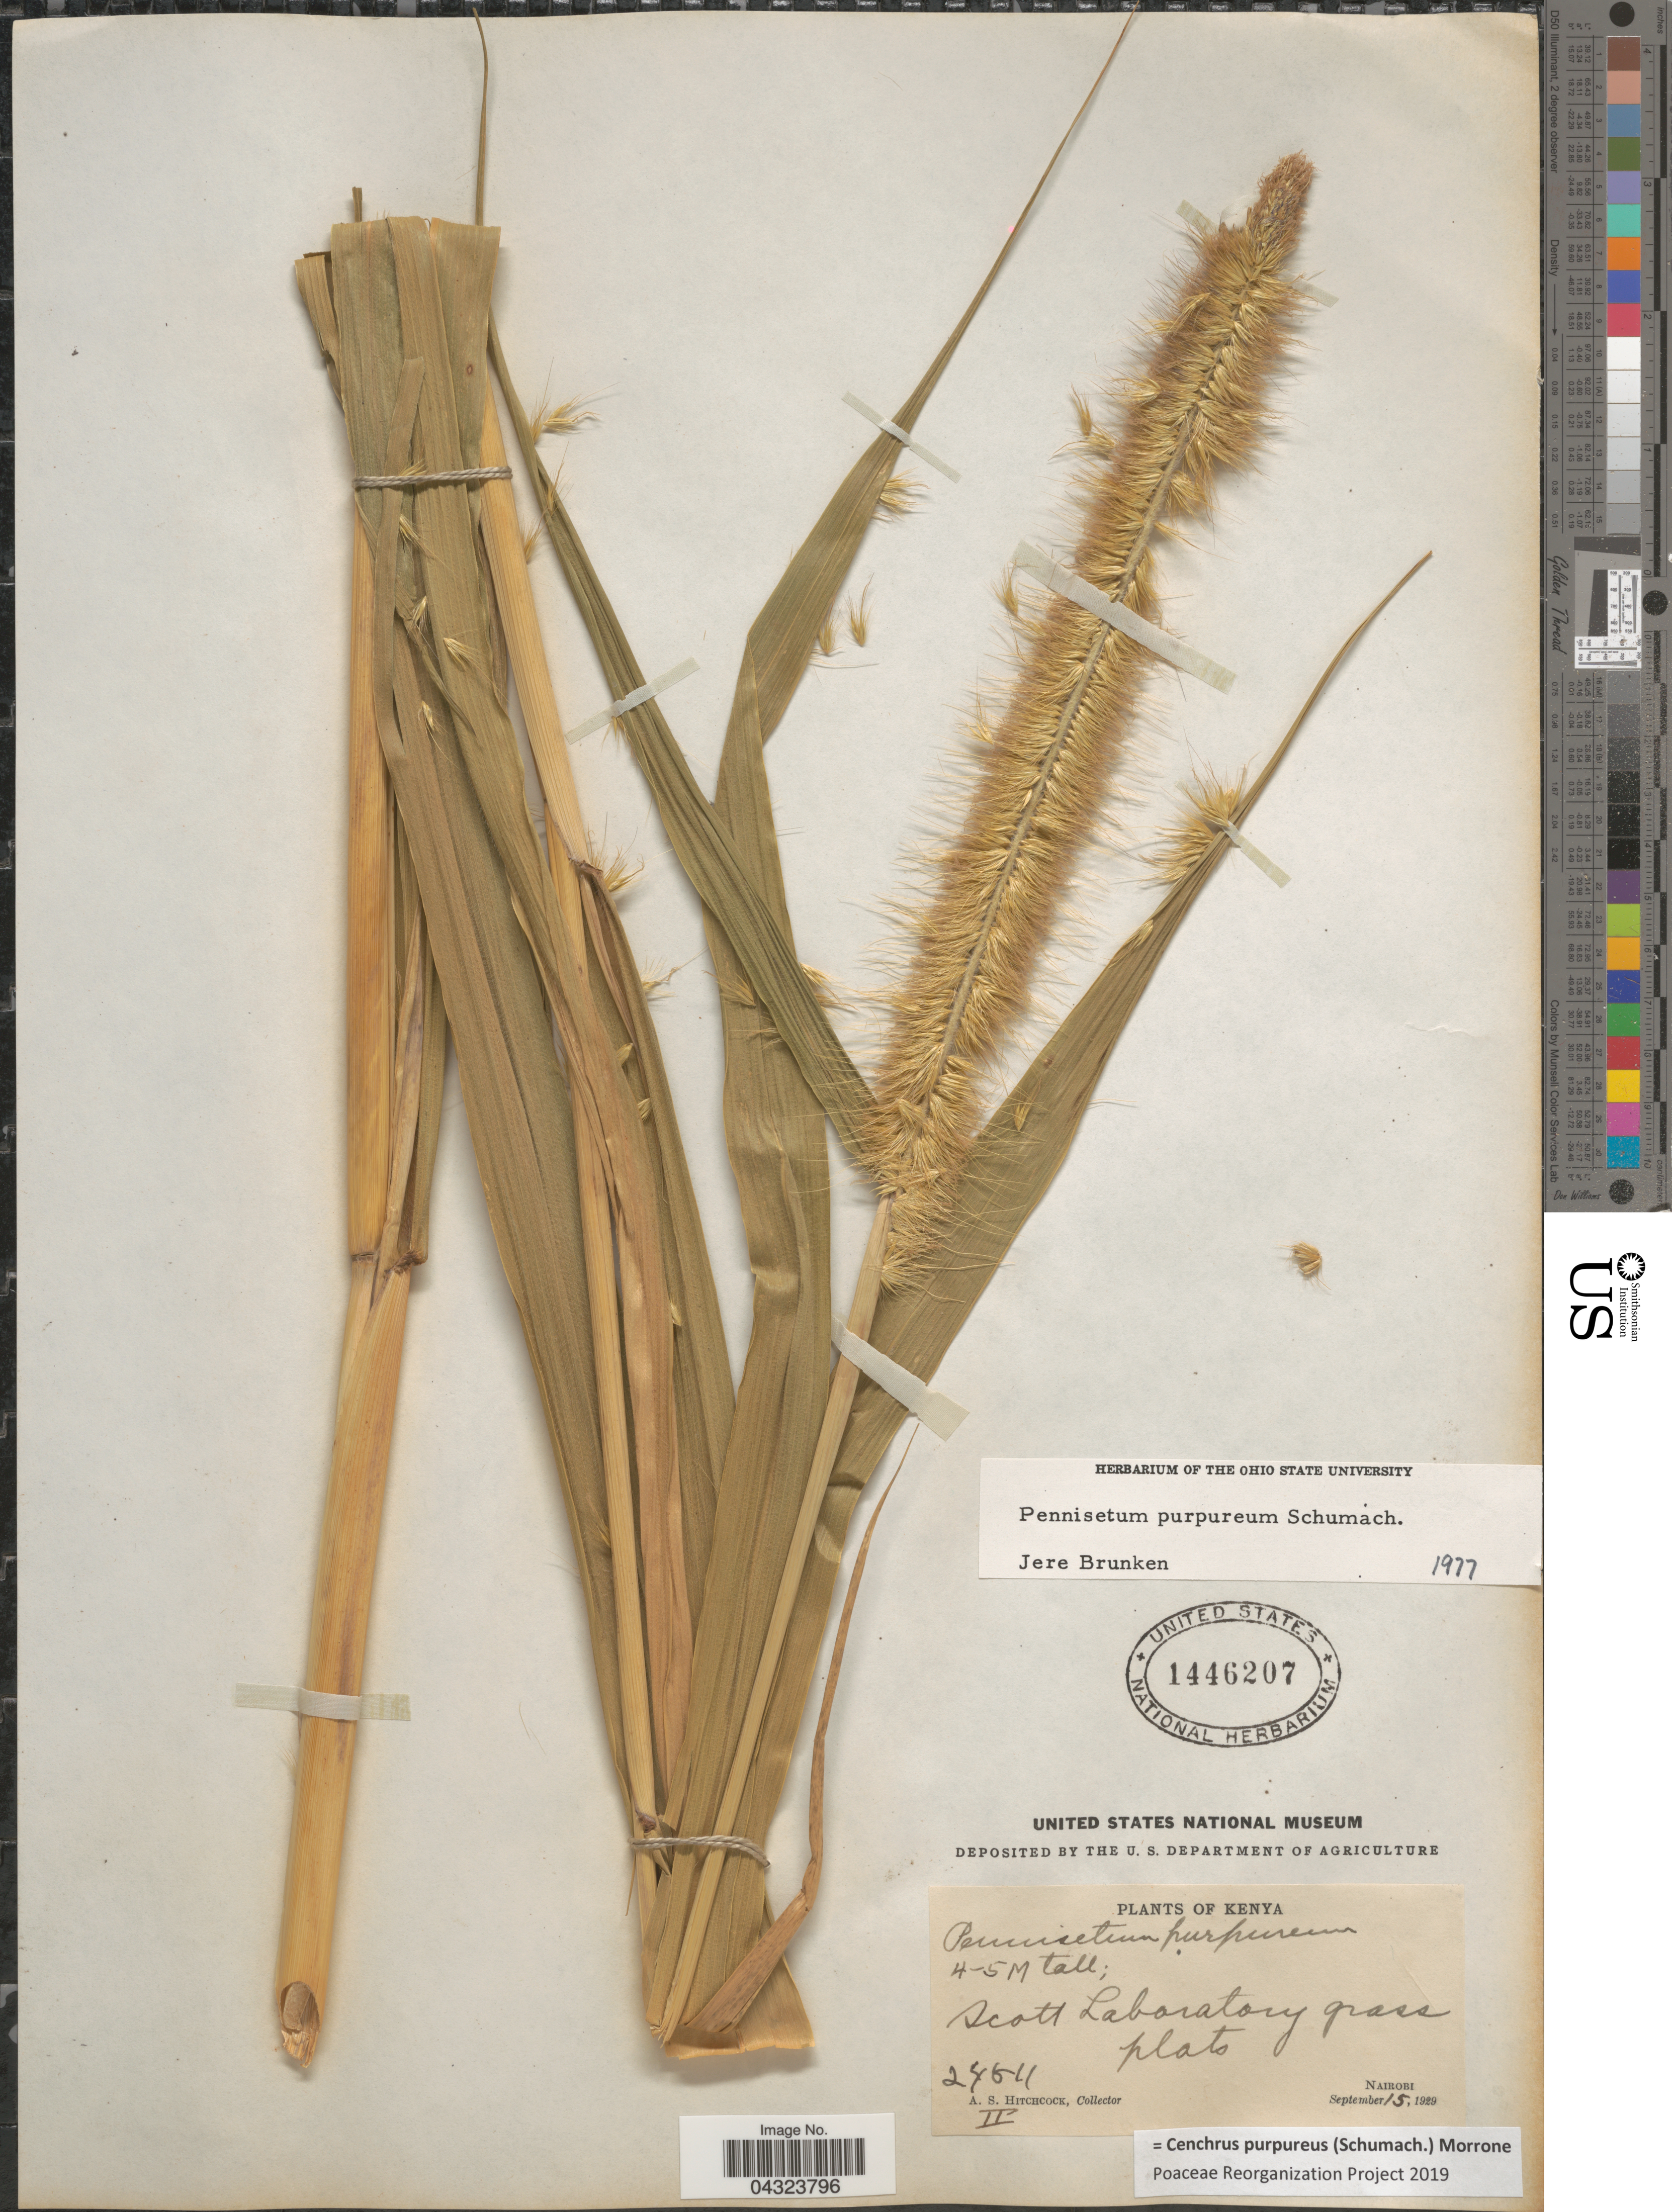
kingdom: Plantae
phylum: Tracheophyta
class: Liliopsida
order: Poales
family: Poaceae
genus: Cenchrus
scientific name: Cenchrus purpureus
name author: (Schumach.) Morrone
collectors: A. S. Hitchcock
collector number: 2454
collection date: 1929-09-15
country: Kenya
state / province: Nairobi Area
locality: Scot Laboratory grass plats. Nairobi.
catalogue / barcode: US 1446207